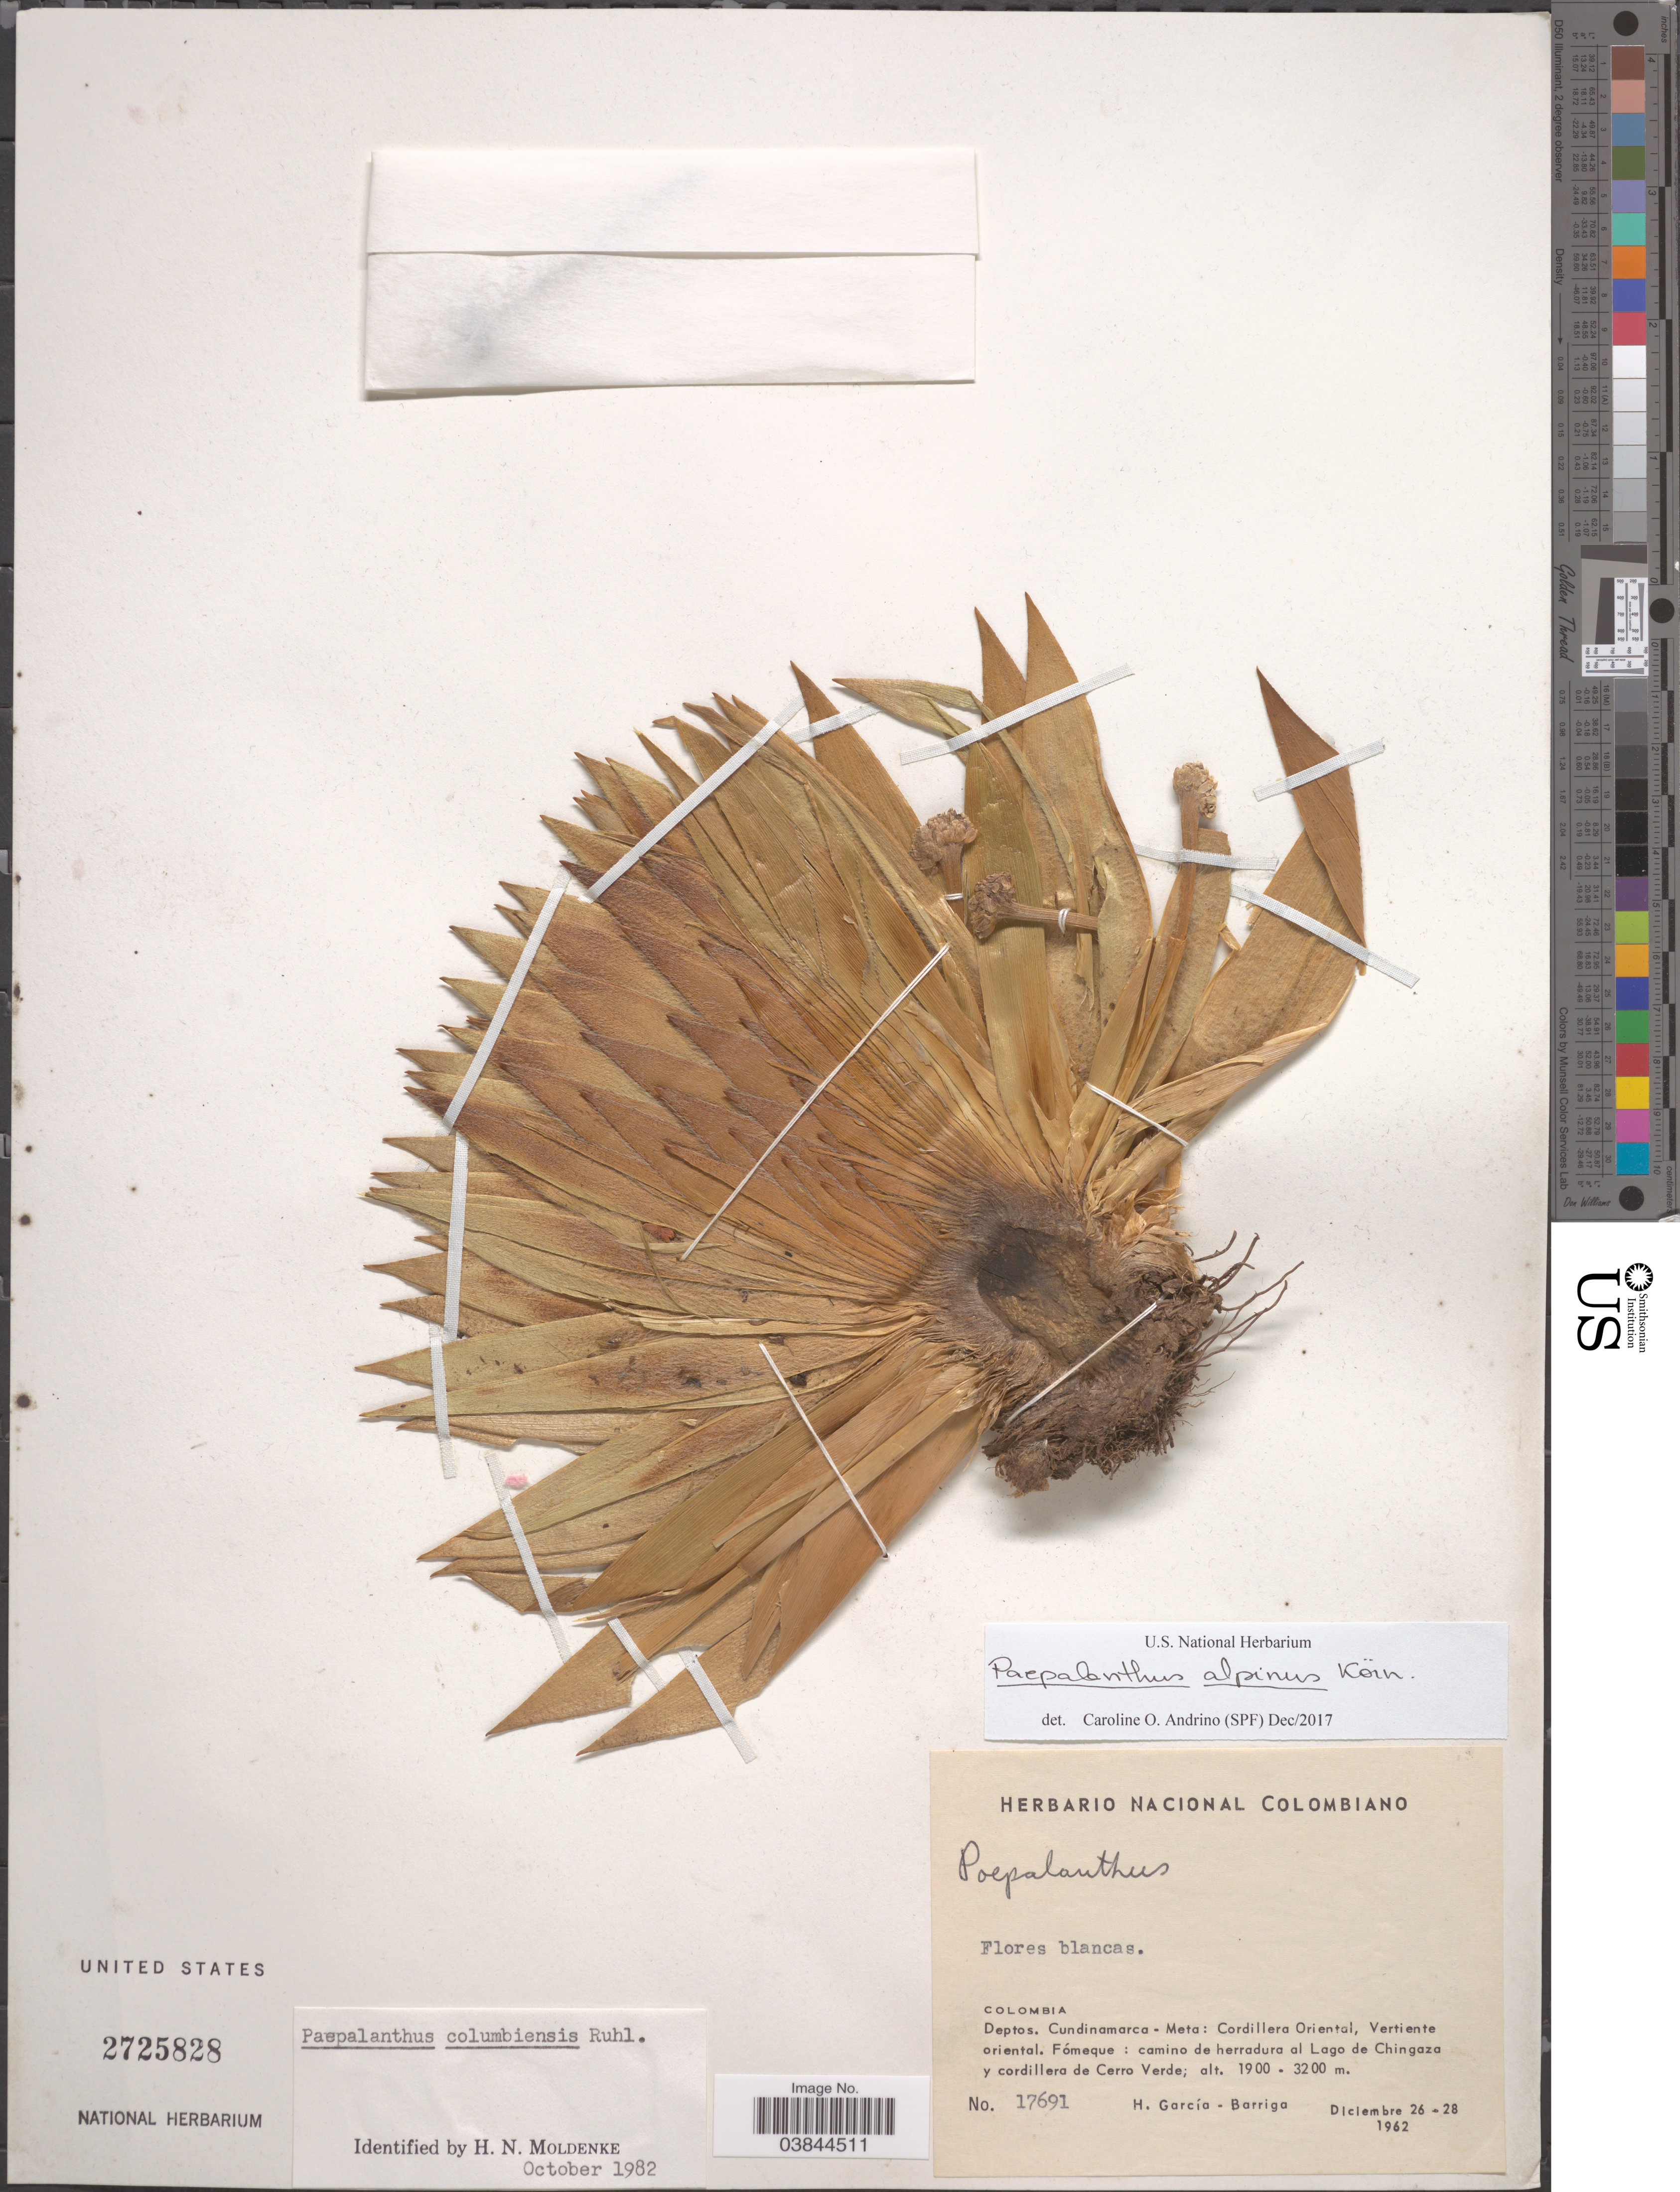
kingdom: Plantae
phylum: Tracheophyta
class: Liliopsida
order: Poales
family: Eriocaulaceae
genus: Paepalanthus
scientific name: Paepalanthus alpinus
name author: Körn.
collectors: H. García Barriga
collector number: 17691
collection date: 1962-12-26/1962-12-28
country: Colombia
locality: Deptos. Cundinamarca-Meta: Cordillera Oriental, Vertiente oriental. Fómeque: camino de herradura al Lago de Chingaza y cordillera de Cerro Verde.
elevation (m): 1900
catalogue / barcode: US 2725828